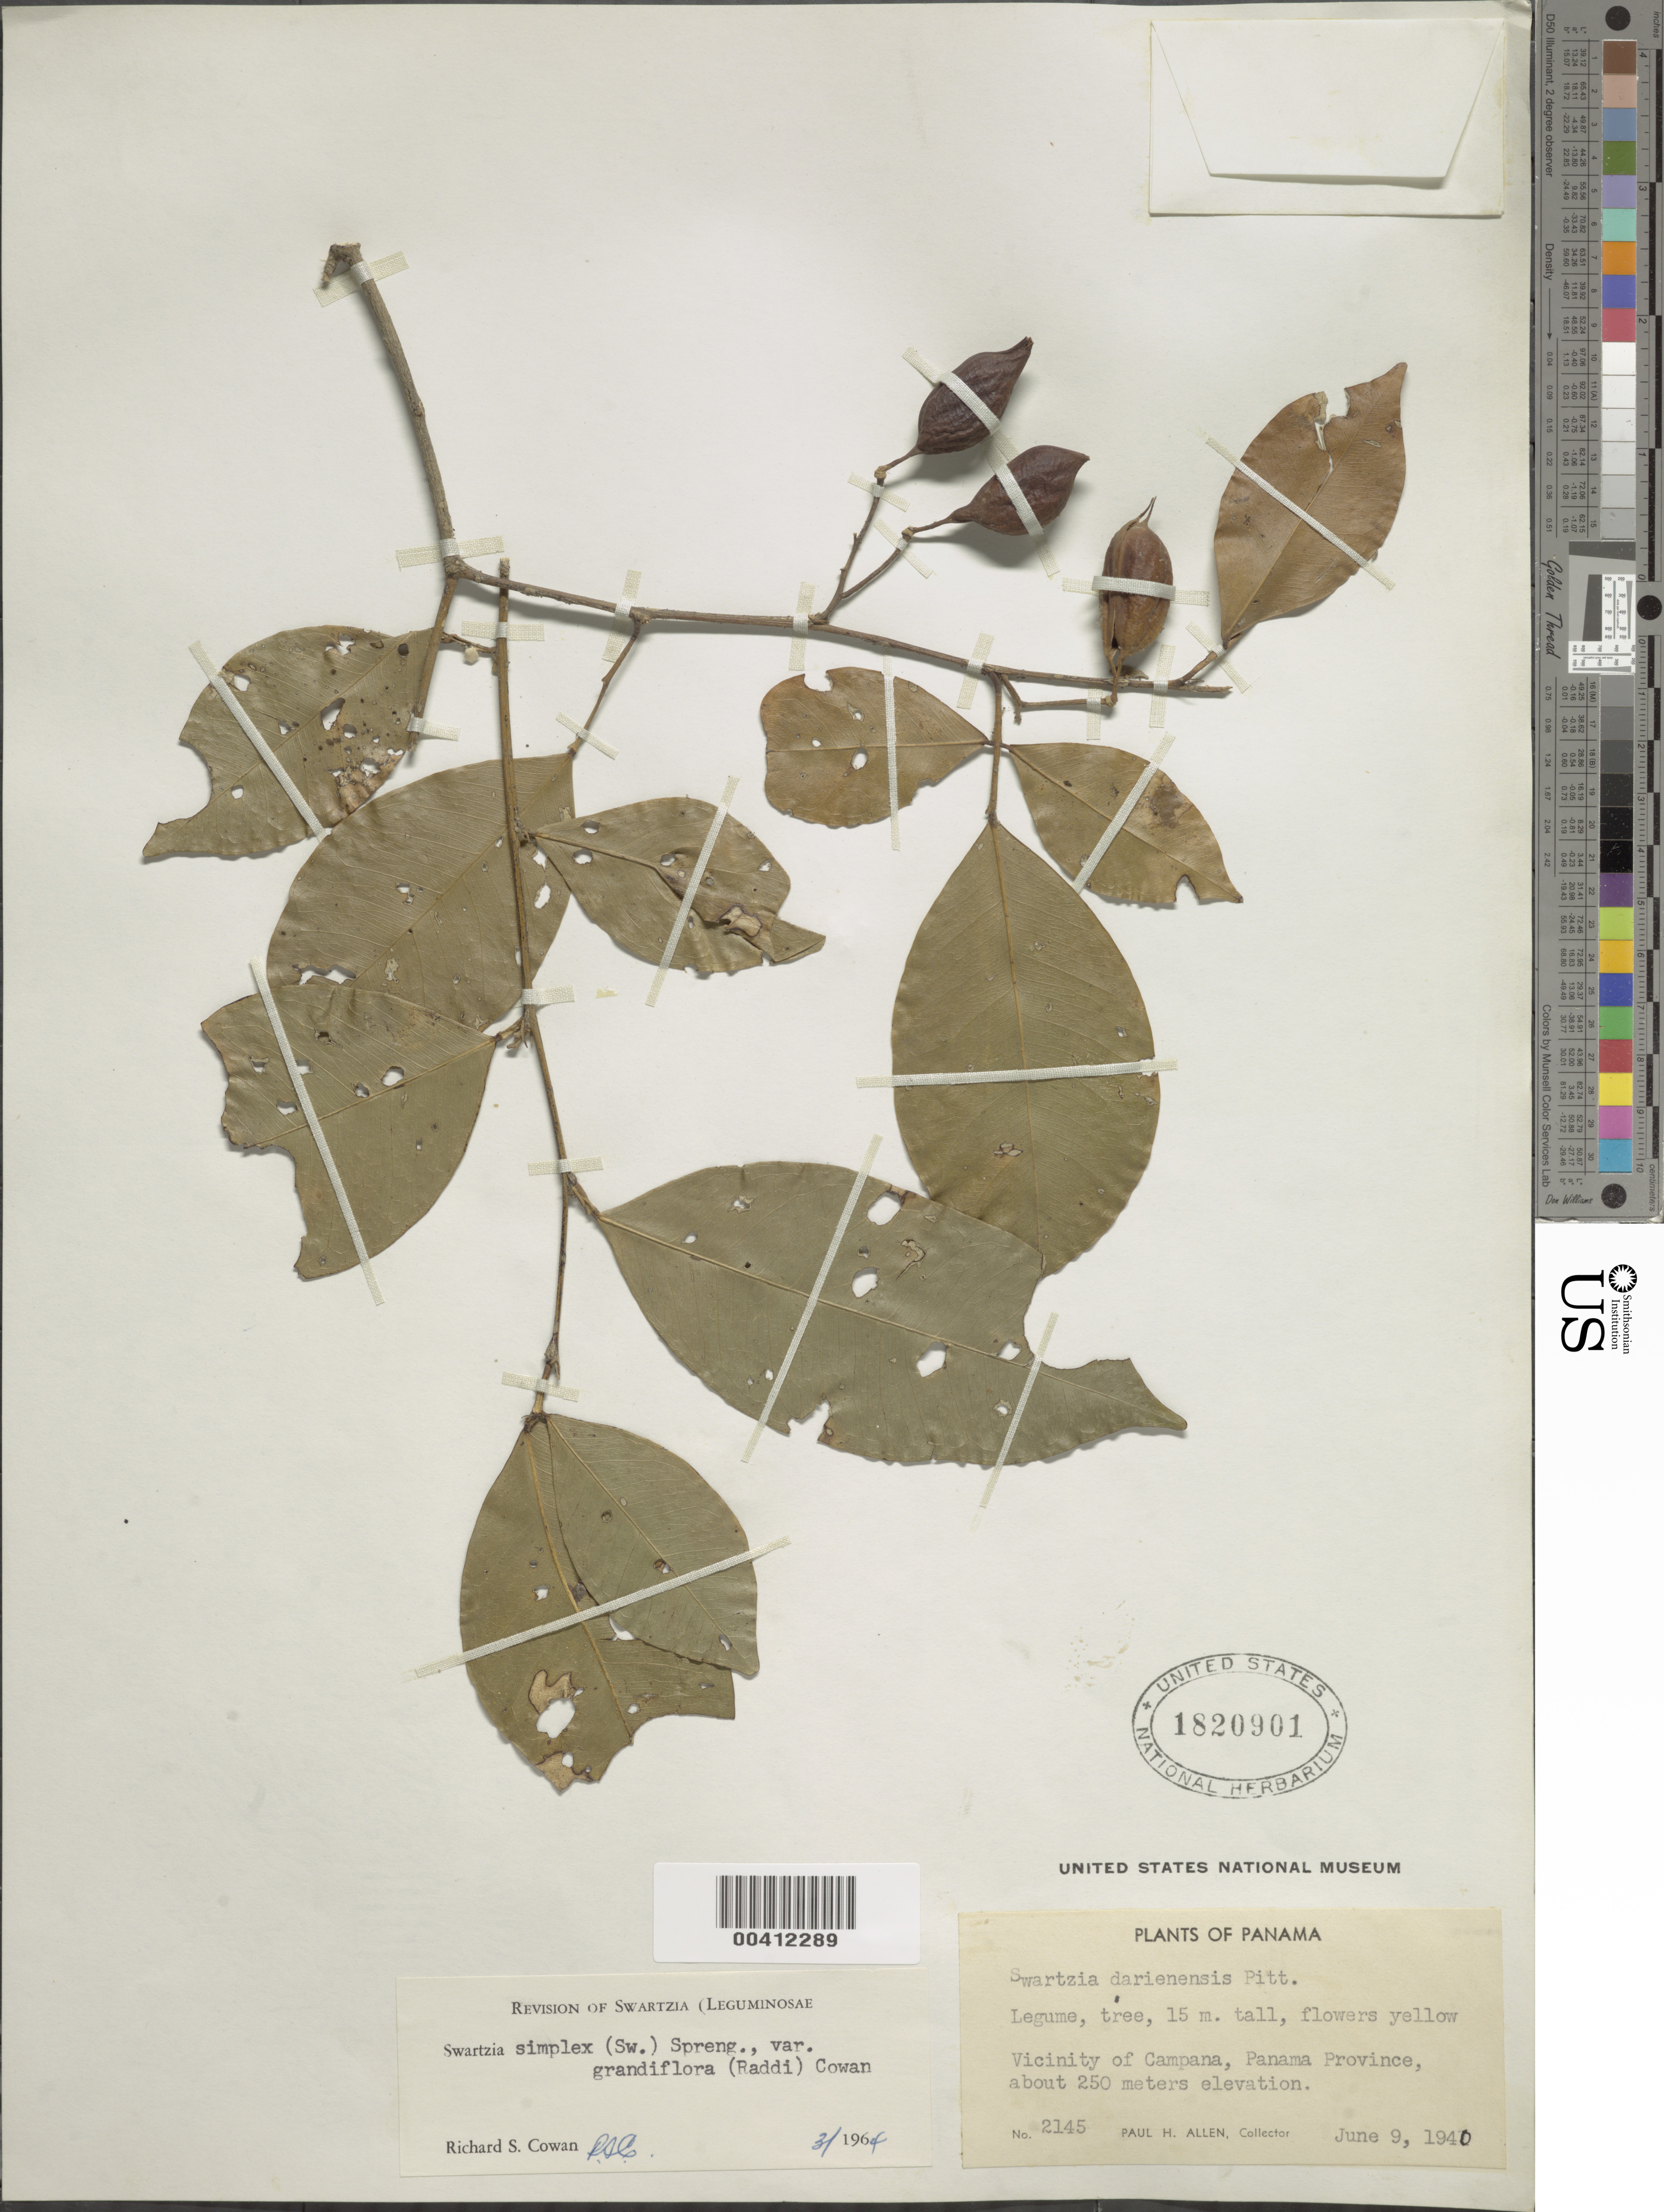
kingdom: Plantae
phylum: Tracheophyta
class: Magnoliopsida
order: Fabales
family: Fabaceae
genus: Swartzia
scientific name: Swartzia simplex var. grandiflora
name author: (Raddi) R.S. Cowan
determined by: Cowan, R. S.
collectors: P. H. Allen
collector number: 2145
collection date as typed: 09 Jun 1940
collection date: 1940-06-09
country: Panama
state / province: Panamá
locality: Vicinity of Campana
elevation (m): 250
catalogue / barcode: US 1820901